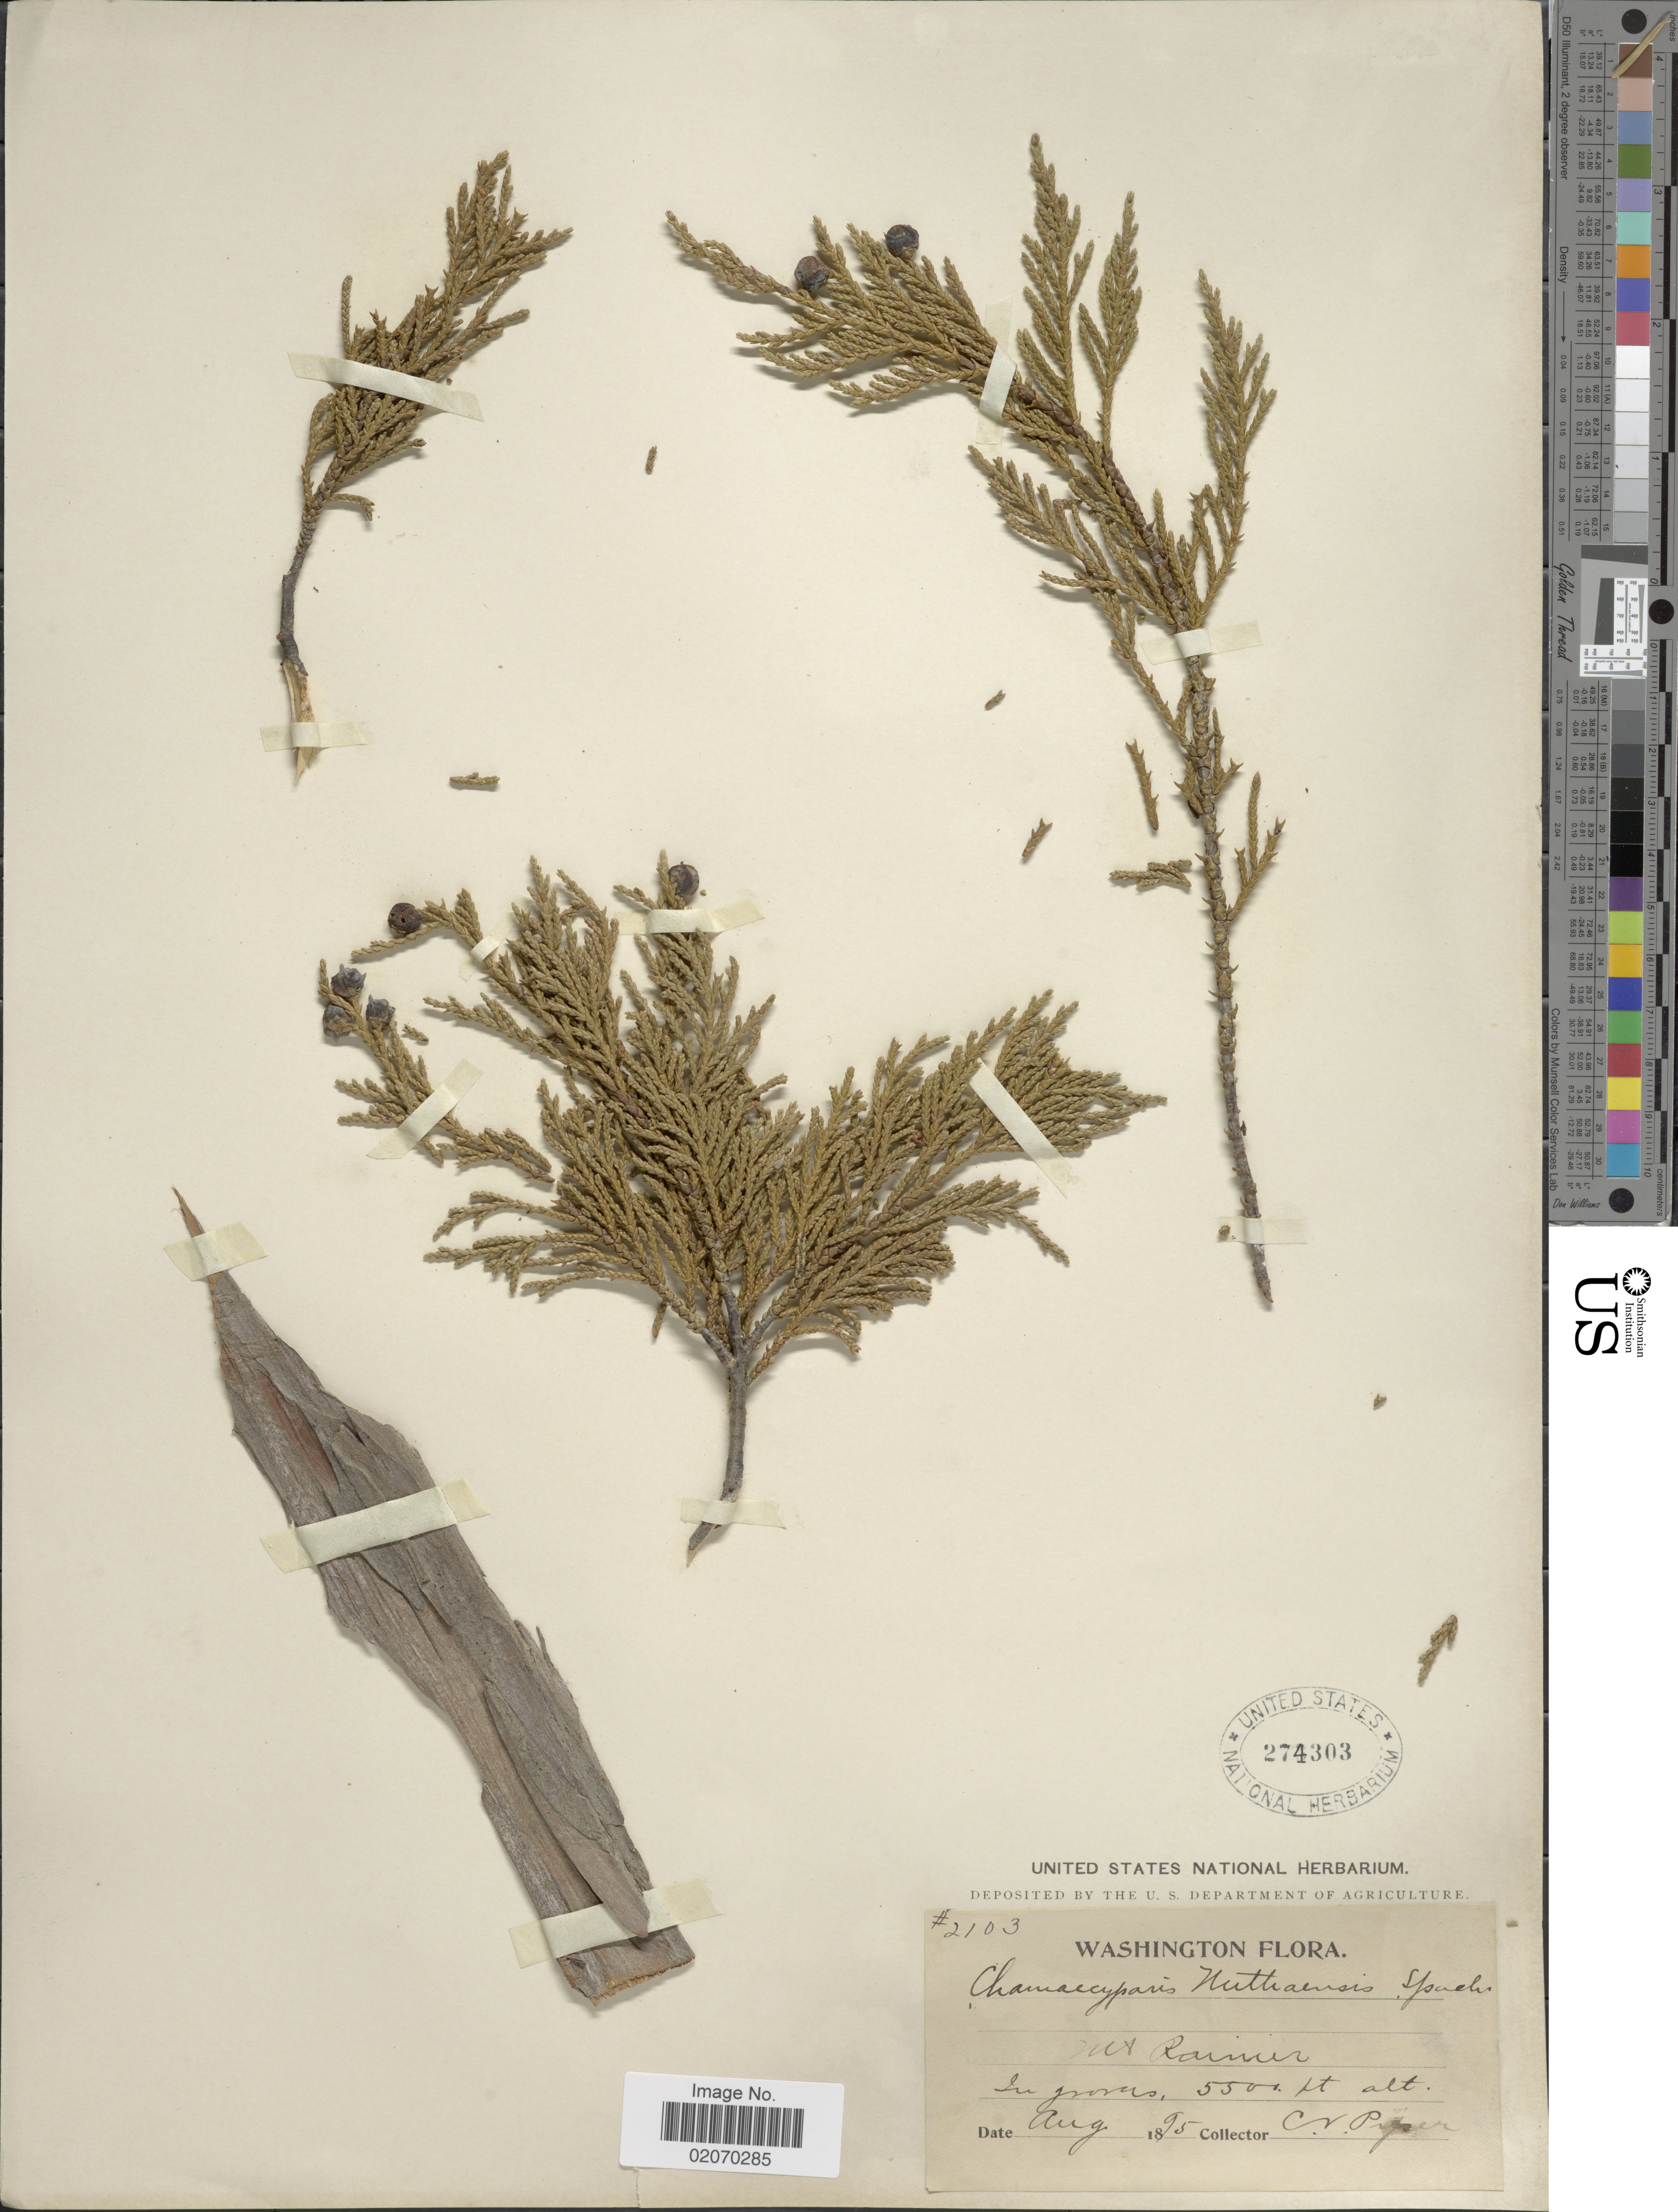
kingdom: Plantae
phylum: Tracheophyta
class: Pinopsida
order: Pinales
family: Cupressaceae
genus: Chamaecyparis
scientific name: Chamaecyparis nootkatensis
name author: (D. Don) Spach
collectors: C. V. Piper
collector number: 2103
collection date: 1895-08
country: United States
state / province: Washington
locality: Mt. Rainier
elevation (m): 1676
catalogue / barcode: US 274303